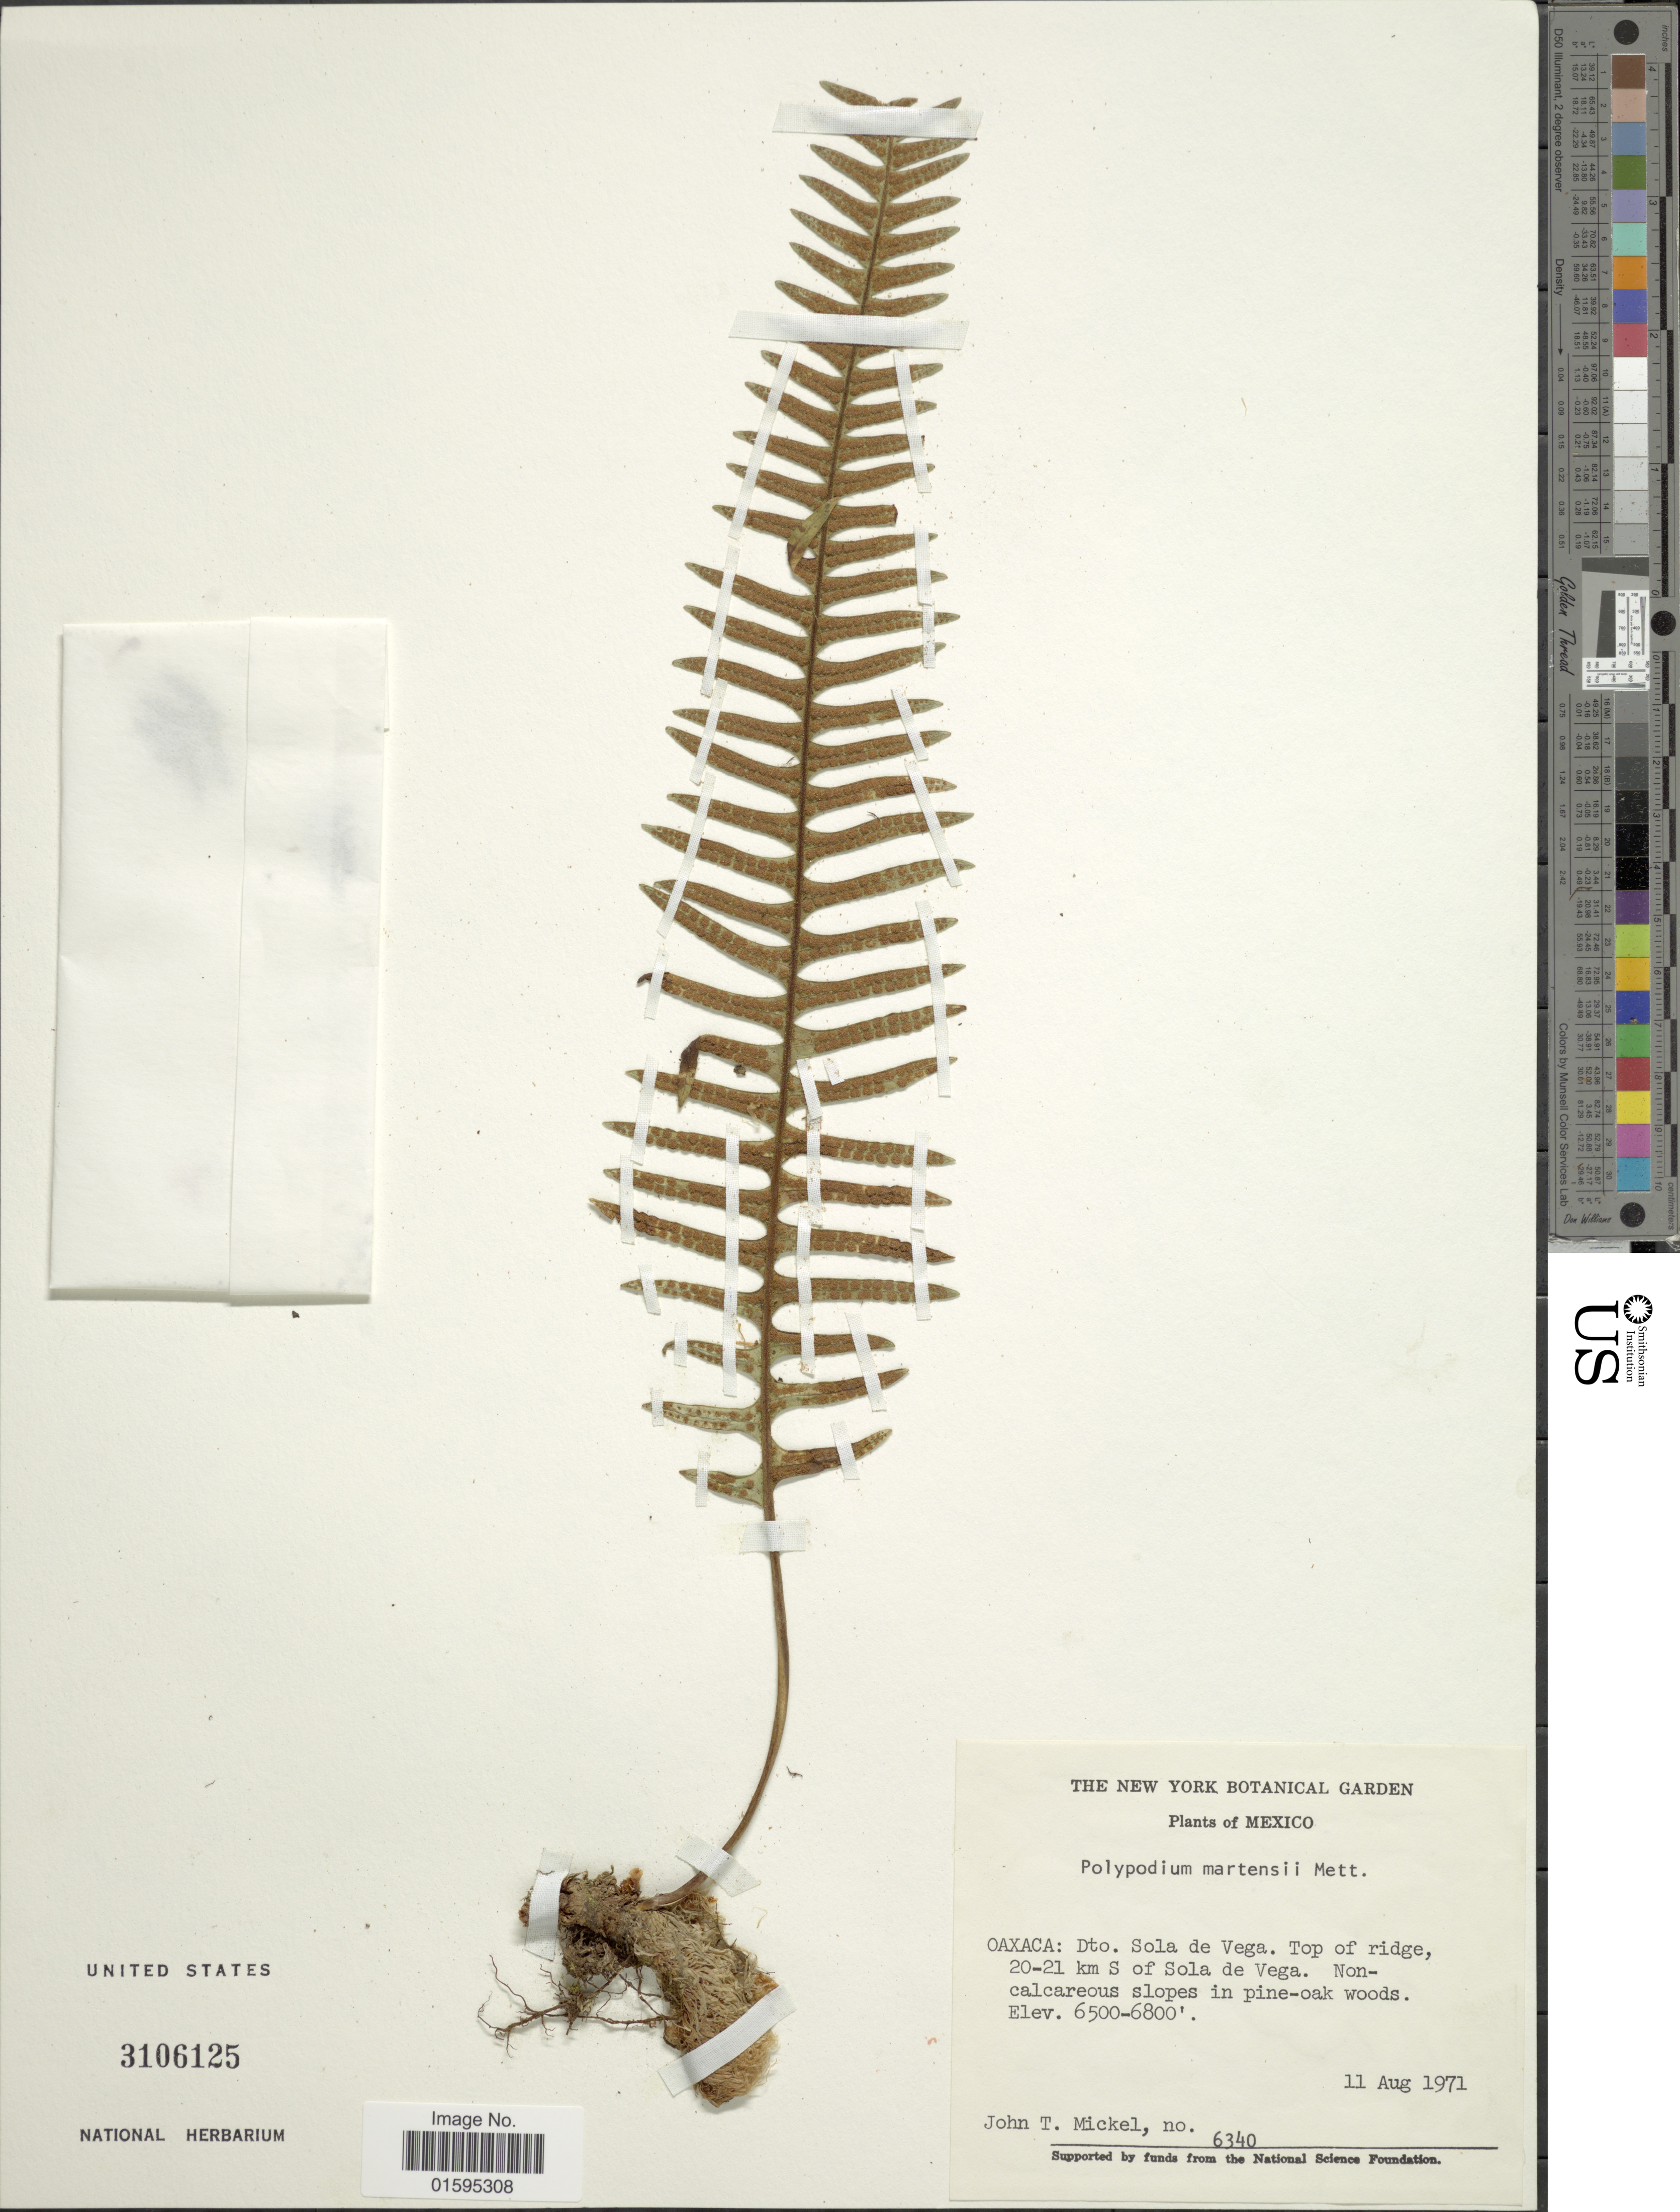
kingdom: Plantae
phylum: Tracheophyta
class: Polypodiopsida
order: Polypodiales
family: Polypodiaceae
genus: Polypodium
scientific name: Polypodium martensii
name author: Mett.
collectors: J. T. Mickel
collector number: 6340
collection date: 1971-08-11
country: Mexico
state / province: Oaxaca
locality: Dto. Sola de Vega, Top of ridge, 20-21 km S of Sola de Vega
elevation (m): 1981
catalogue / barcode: US 3106125